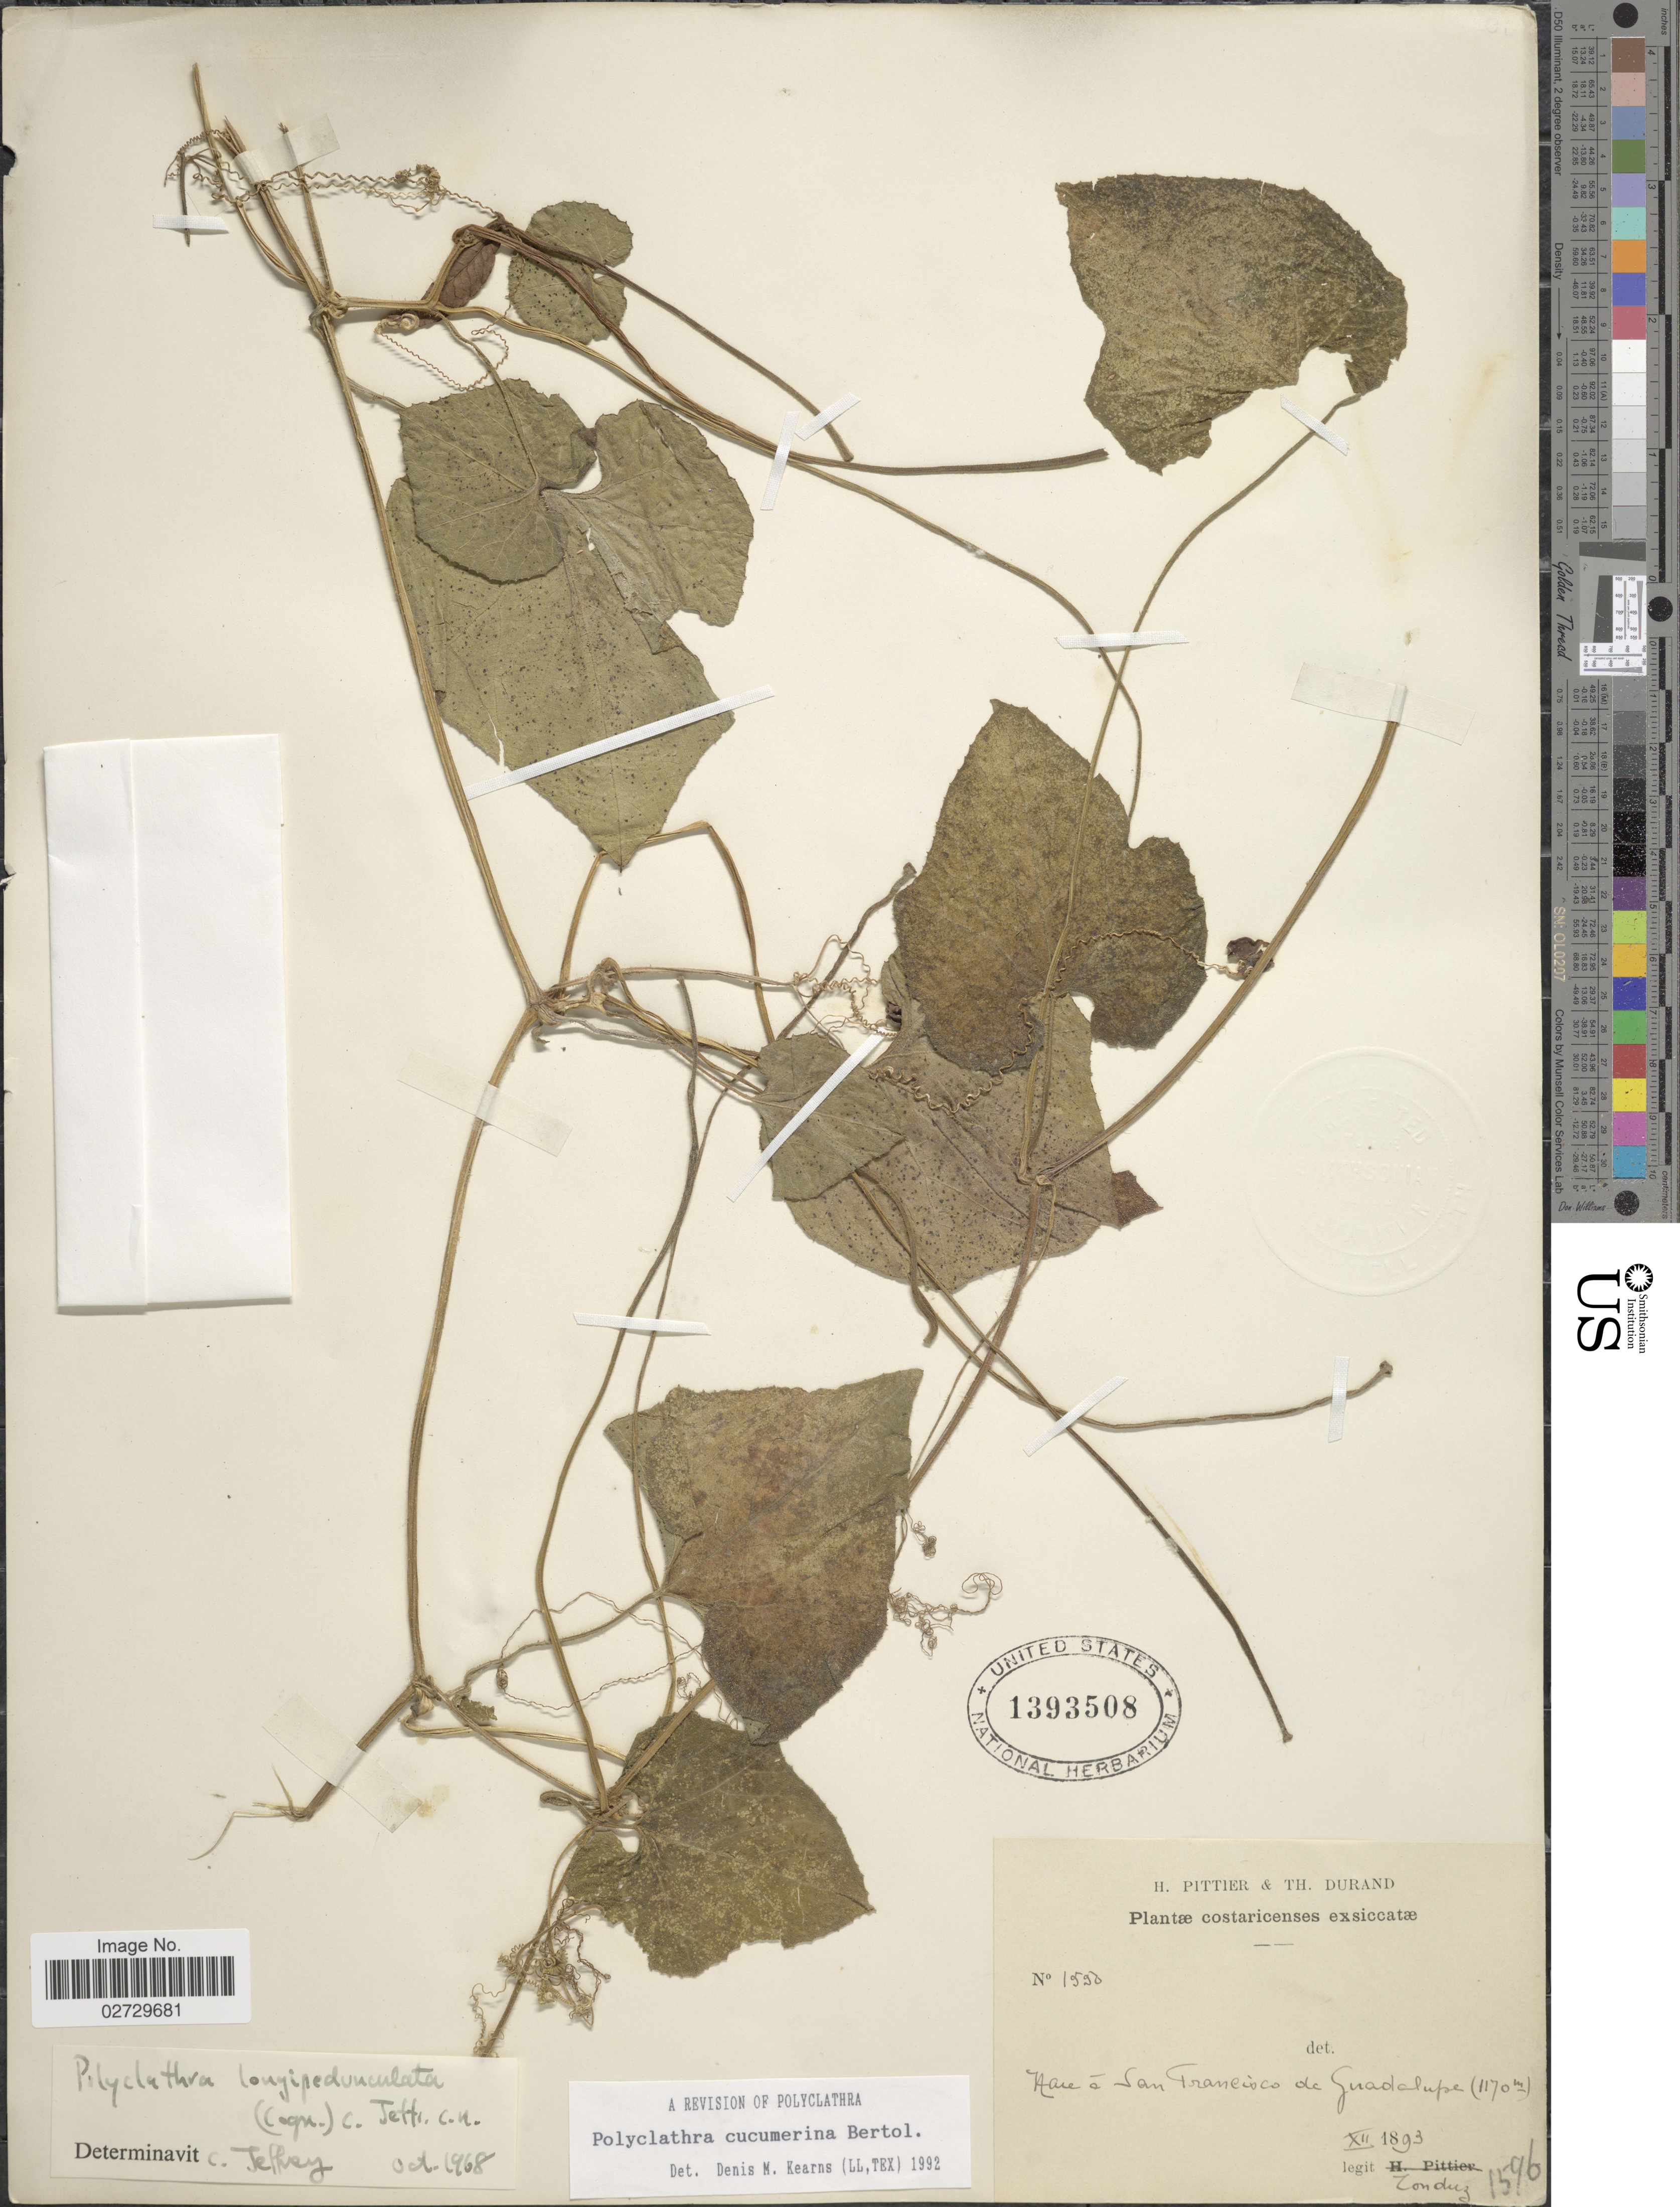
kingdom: Plantae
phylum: Tracheophyta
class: Magnoliopsida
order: Cucurbitales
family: Cucurbitaceae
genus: Polyclathra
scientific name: Polyclathra cucumerina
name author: Bertol.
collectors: A. Tonduz, H. F. Pittier & T. Durand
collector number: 1550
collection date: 1893-12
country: Costa Rica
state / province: San José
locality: Haie a San Francisco de Guadalupe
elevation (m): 1170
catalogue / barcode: US 1393508